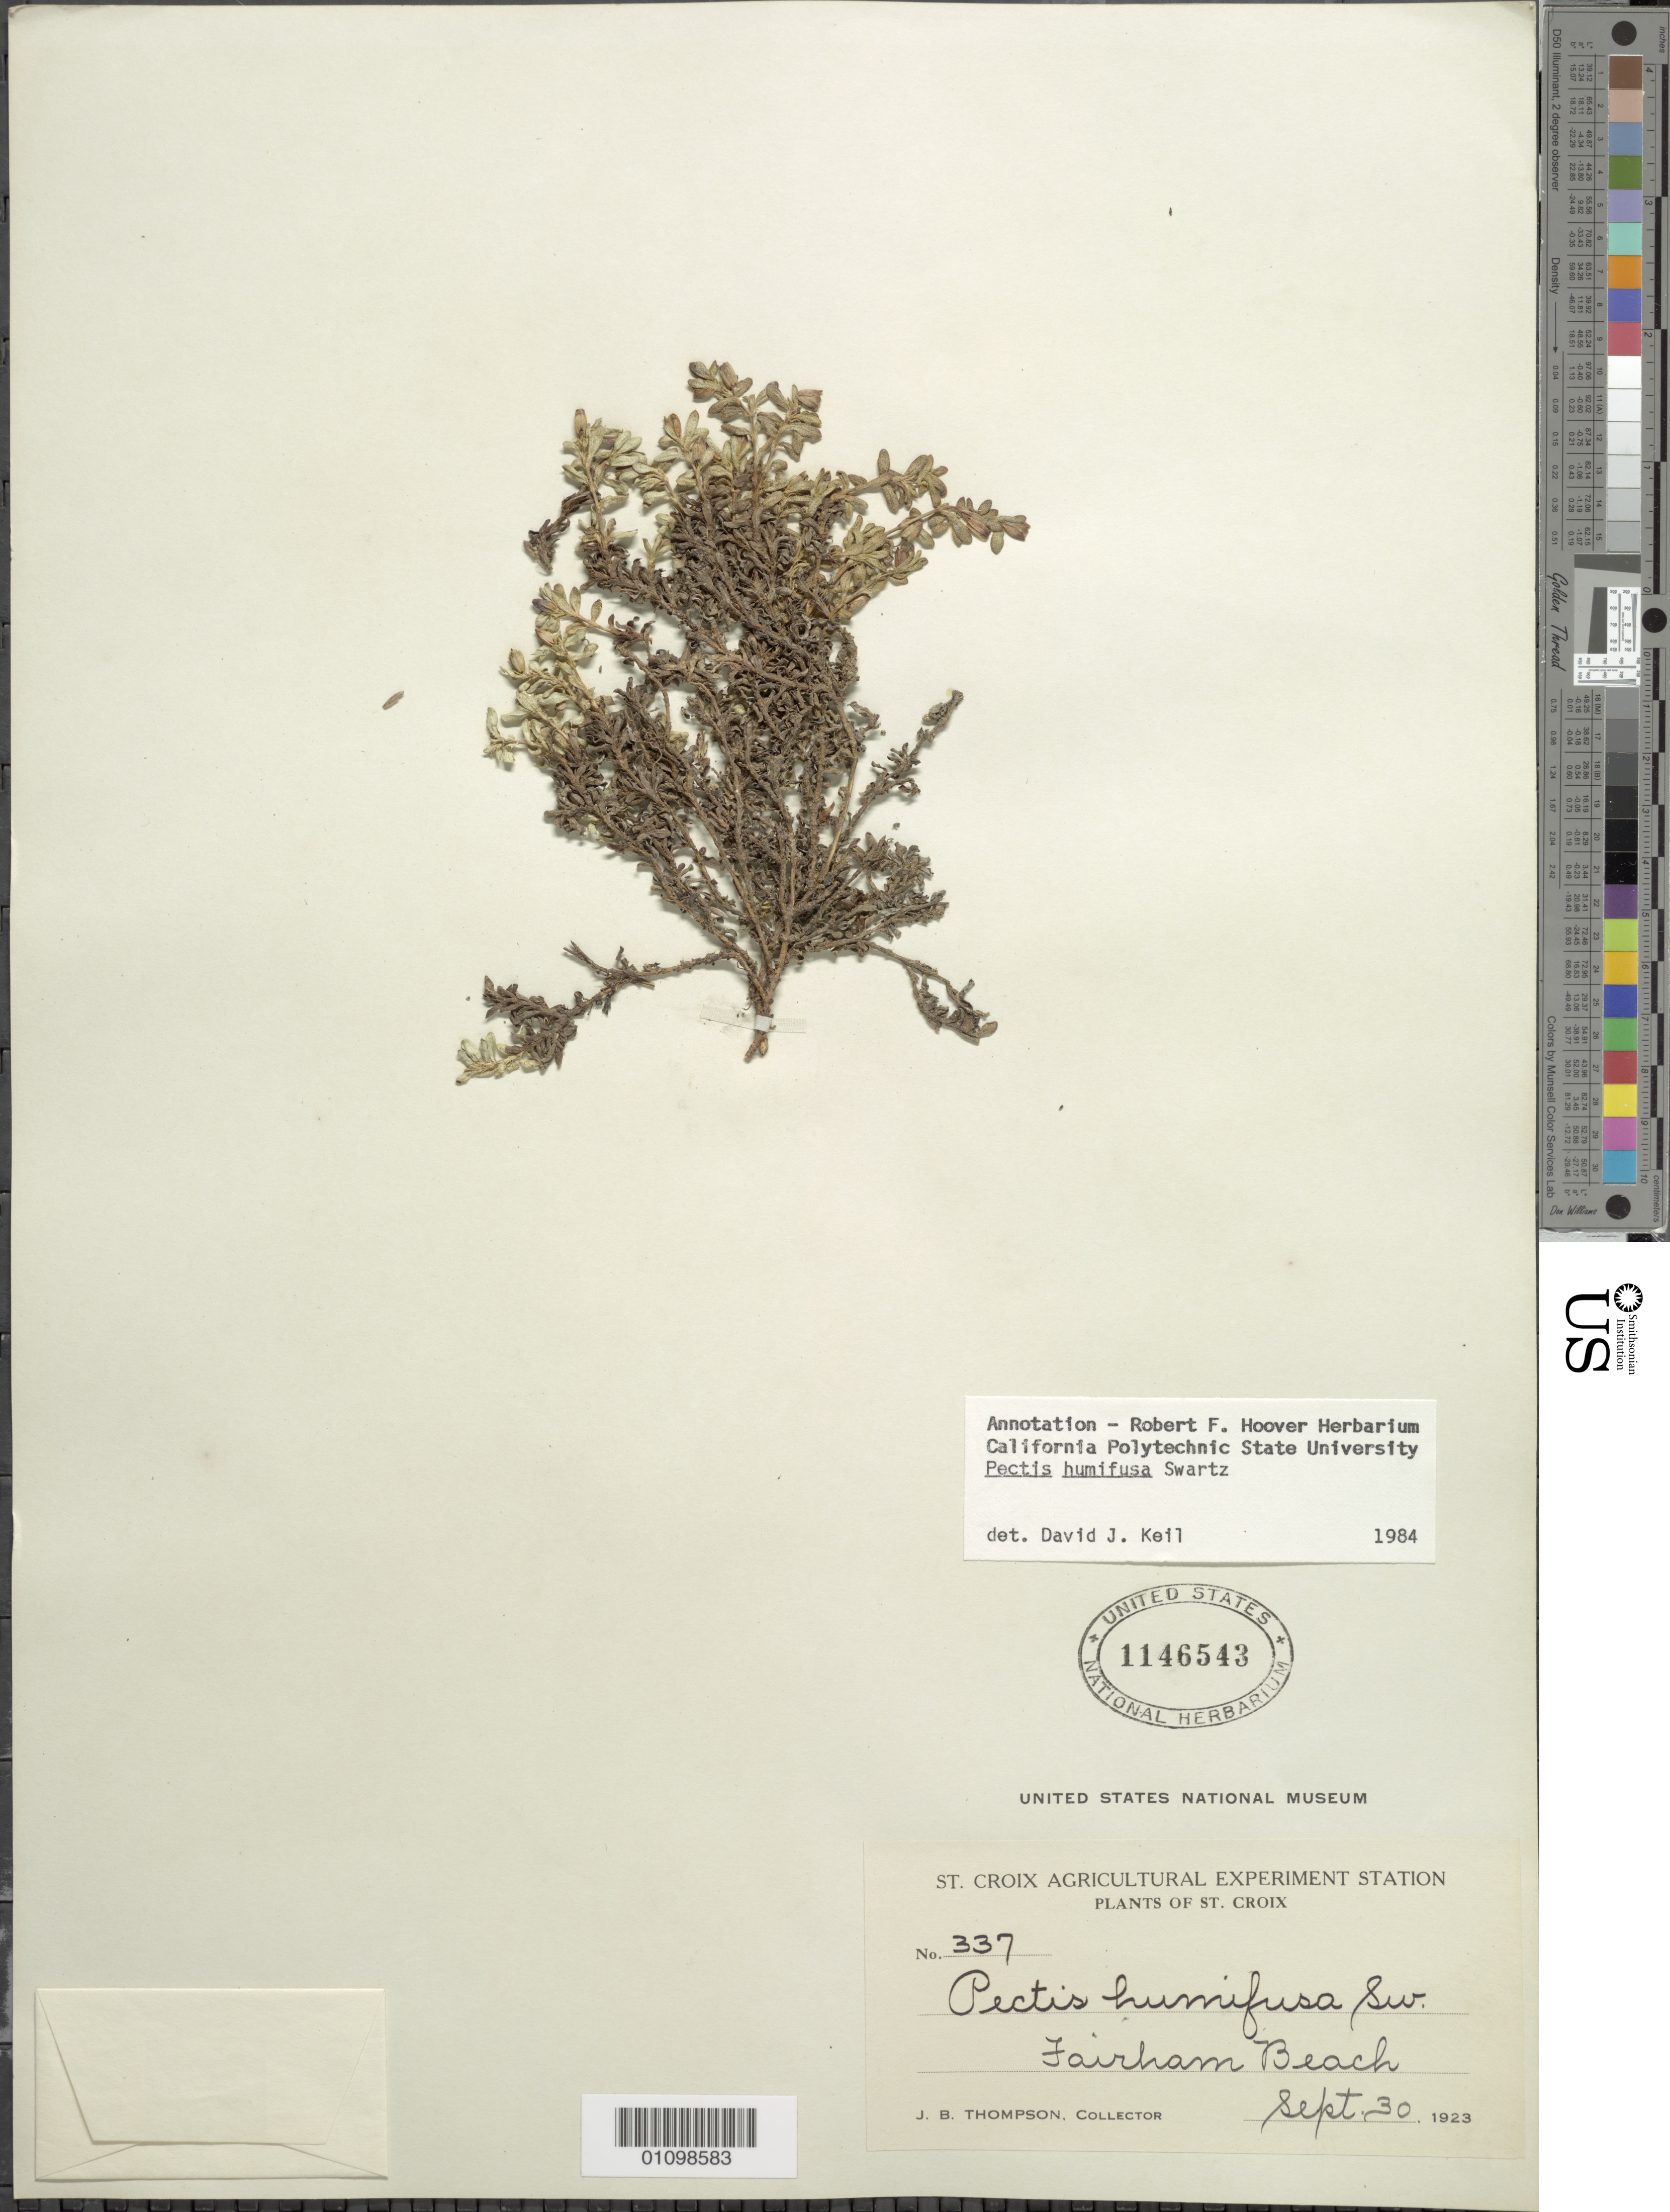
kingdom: Plantae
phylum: Tracheophyta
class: Magnoliopsida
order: Asterales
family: Asteraceae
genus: Pectis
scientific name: Pectis humifusa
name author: Sw.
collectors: J. B. Thompson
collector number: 337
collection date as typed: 30 Sep 1923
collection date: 1923-09-30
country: U.S. Virgin Islands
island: St. Croix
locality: Fairham Beach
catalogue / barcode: US 1146543